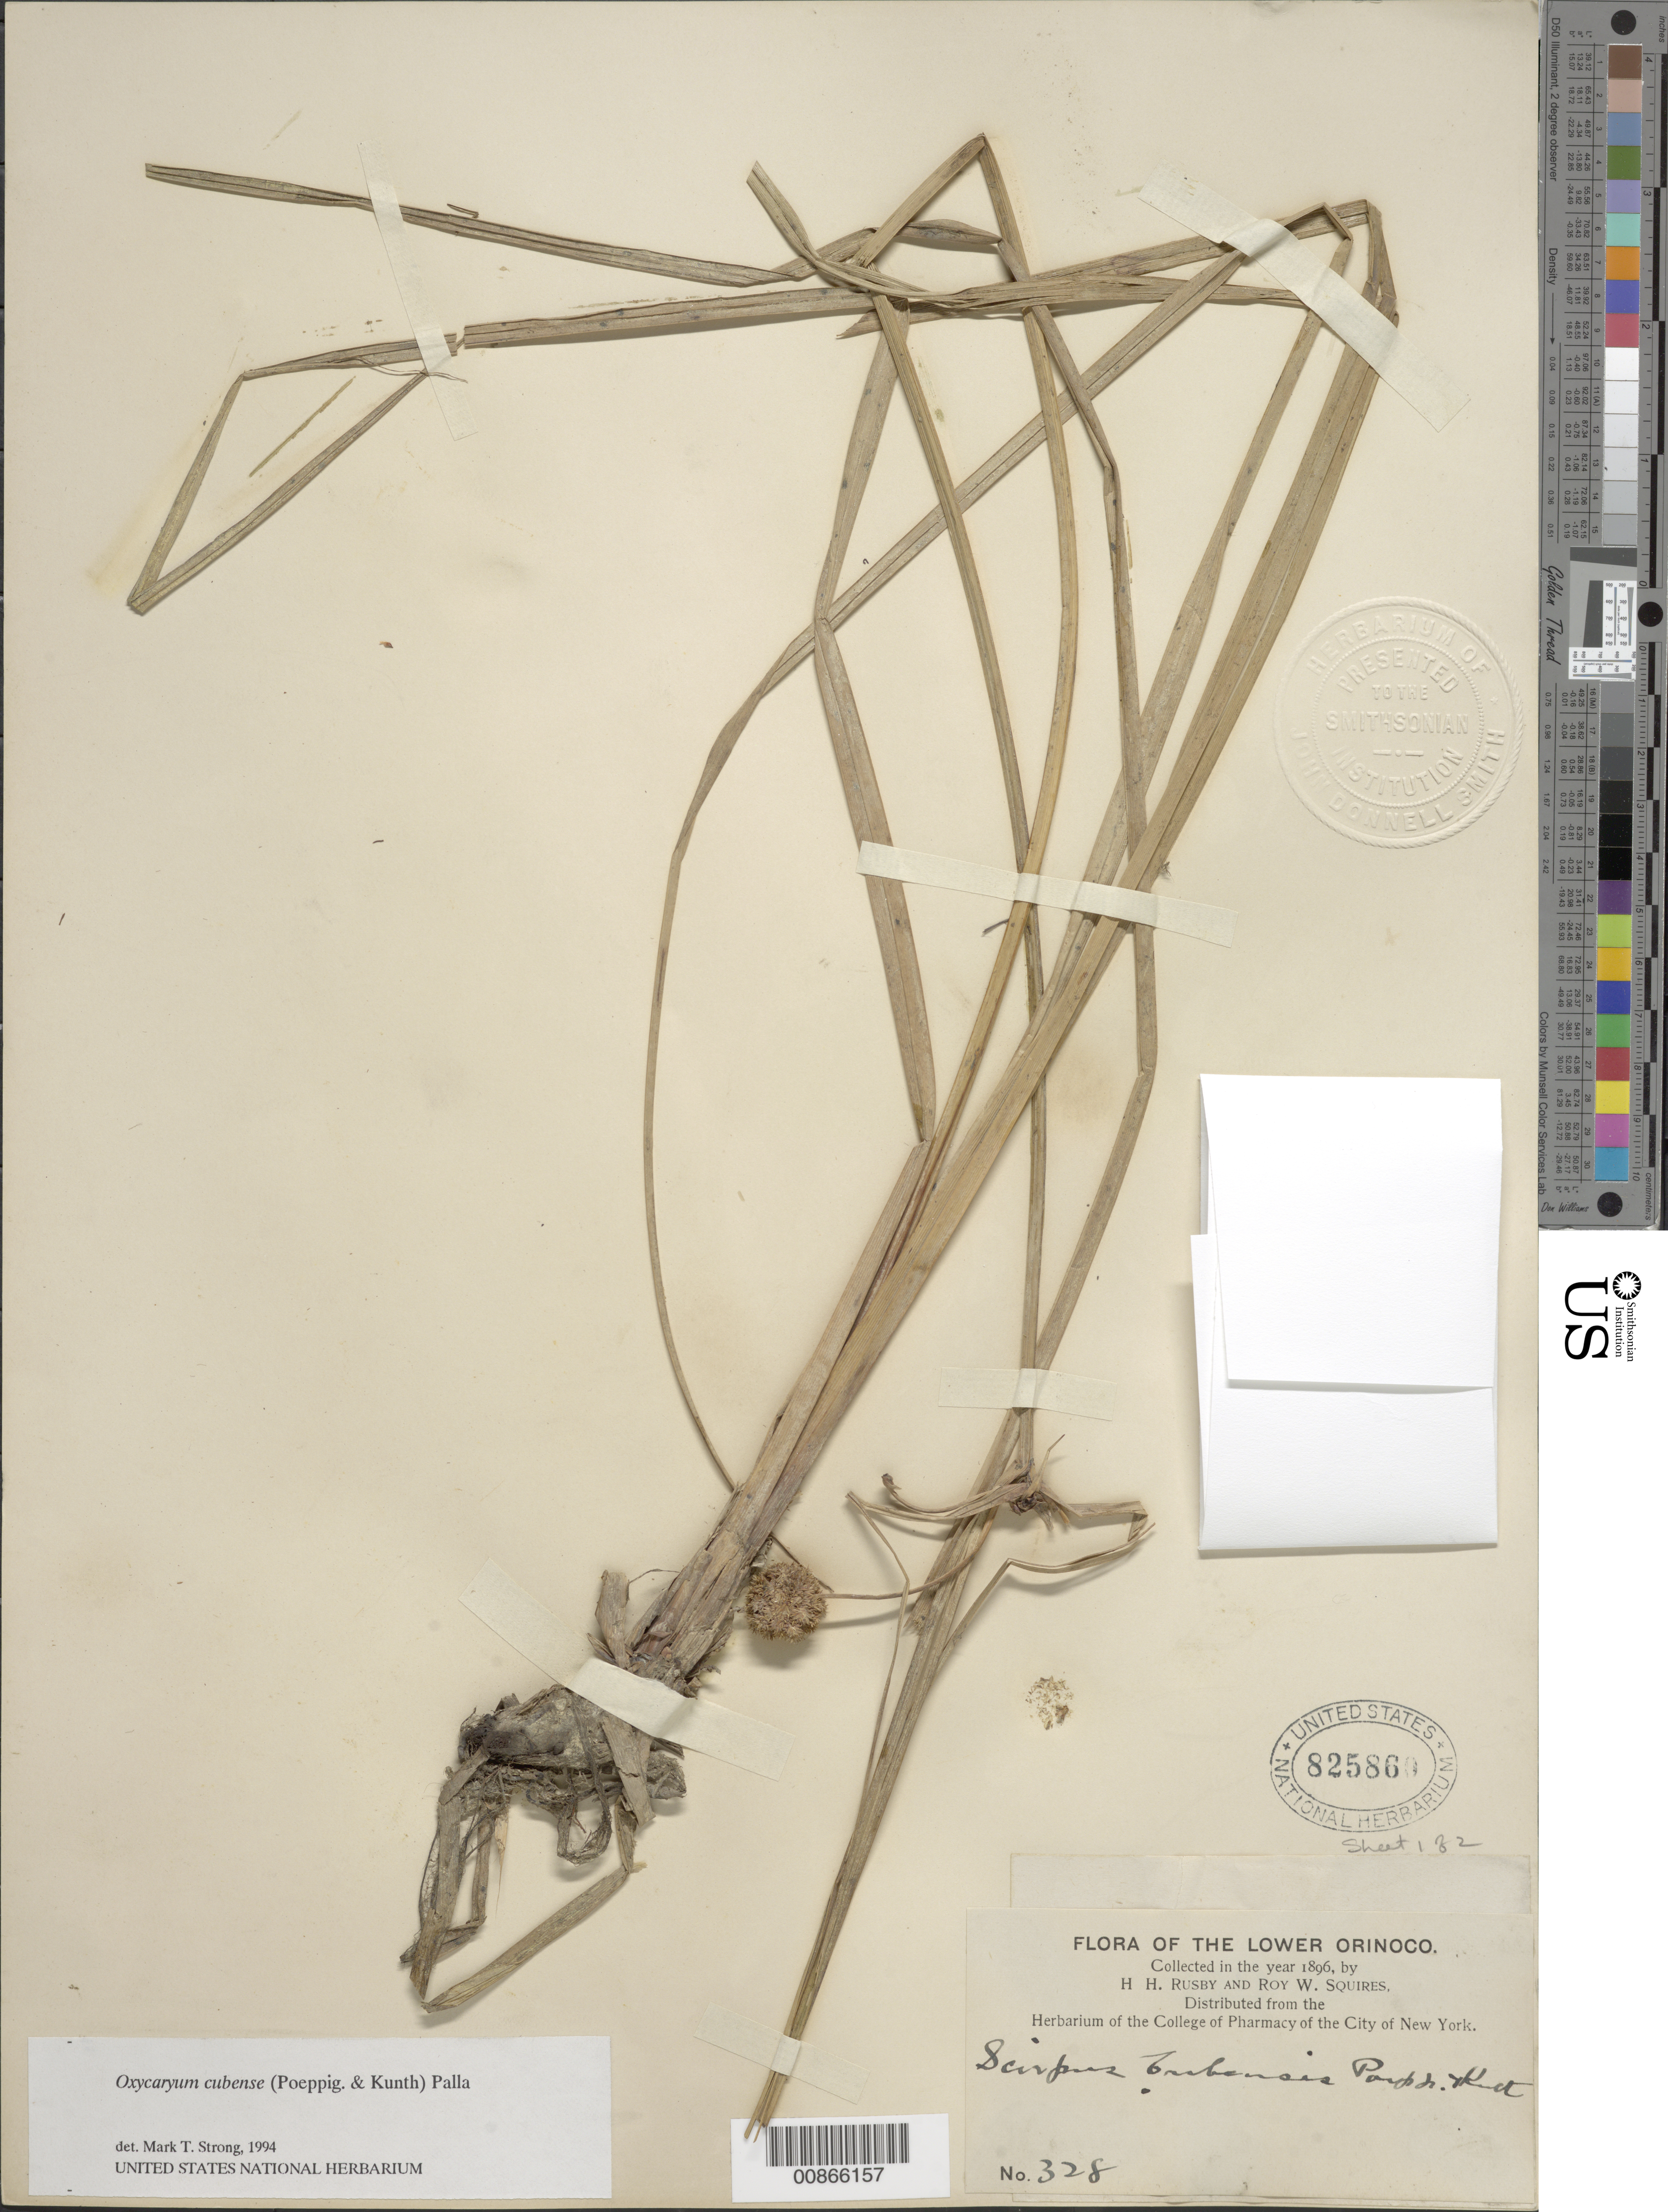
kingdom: Plantae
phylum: Tracheophyta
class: Liliopsida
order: Poales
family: Cyperaceae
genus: Cyperus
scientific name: Cyperus blepharoleptos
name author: Steud.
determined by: Strong, M. T., (US), Smithsonian Institution - National Museum of Natural History (UNITED STATES)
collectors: H. H. Rusby & R. Squires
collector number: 328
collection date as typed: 1896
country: Venezuela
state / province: Delta Amacuro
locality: Lower Orinoco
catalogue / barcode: US 825860